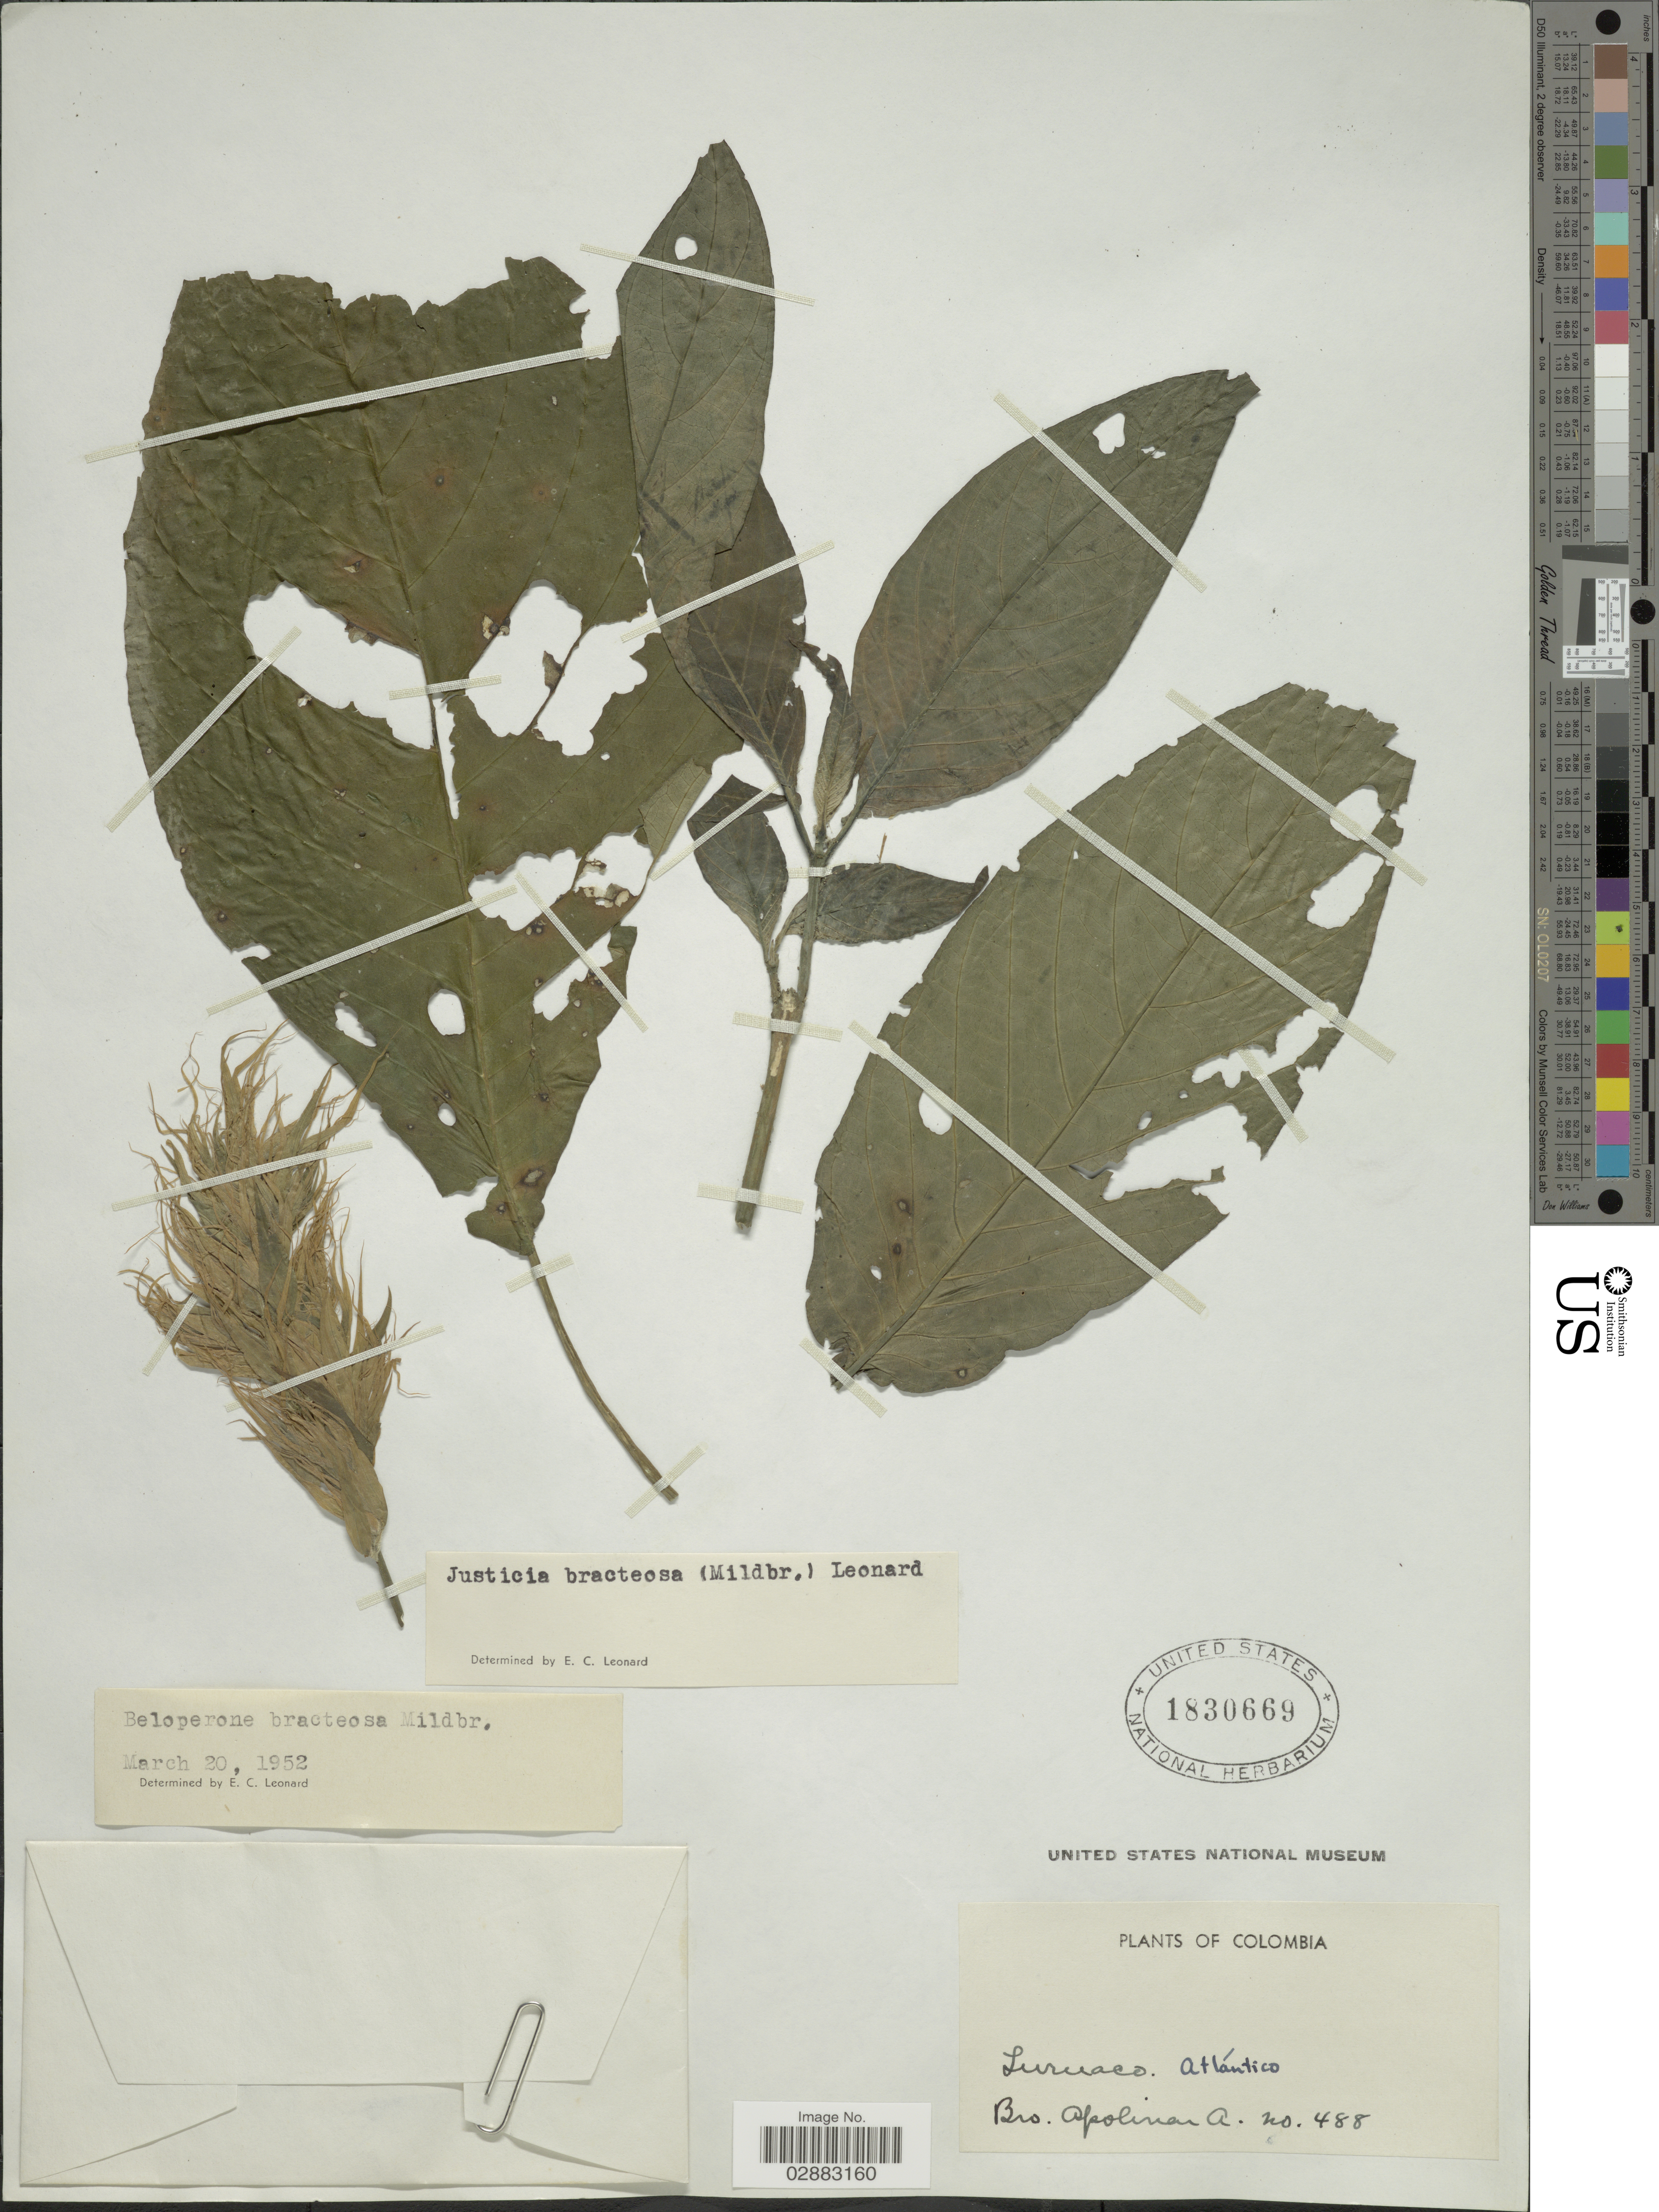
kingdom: Plantae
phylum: Tracheophyta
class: Magnoliopsida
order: Lamiales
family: Acanthaceae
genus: Beloperone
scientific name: Beloperone bracteosa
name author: Mildbr.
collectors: Bro. Apolinar A.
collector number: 488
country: Colombia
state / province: Atlántico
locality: Luruaco.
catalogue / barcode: US 1830669